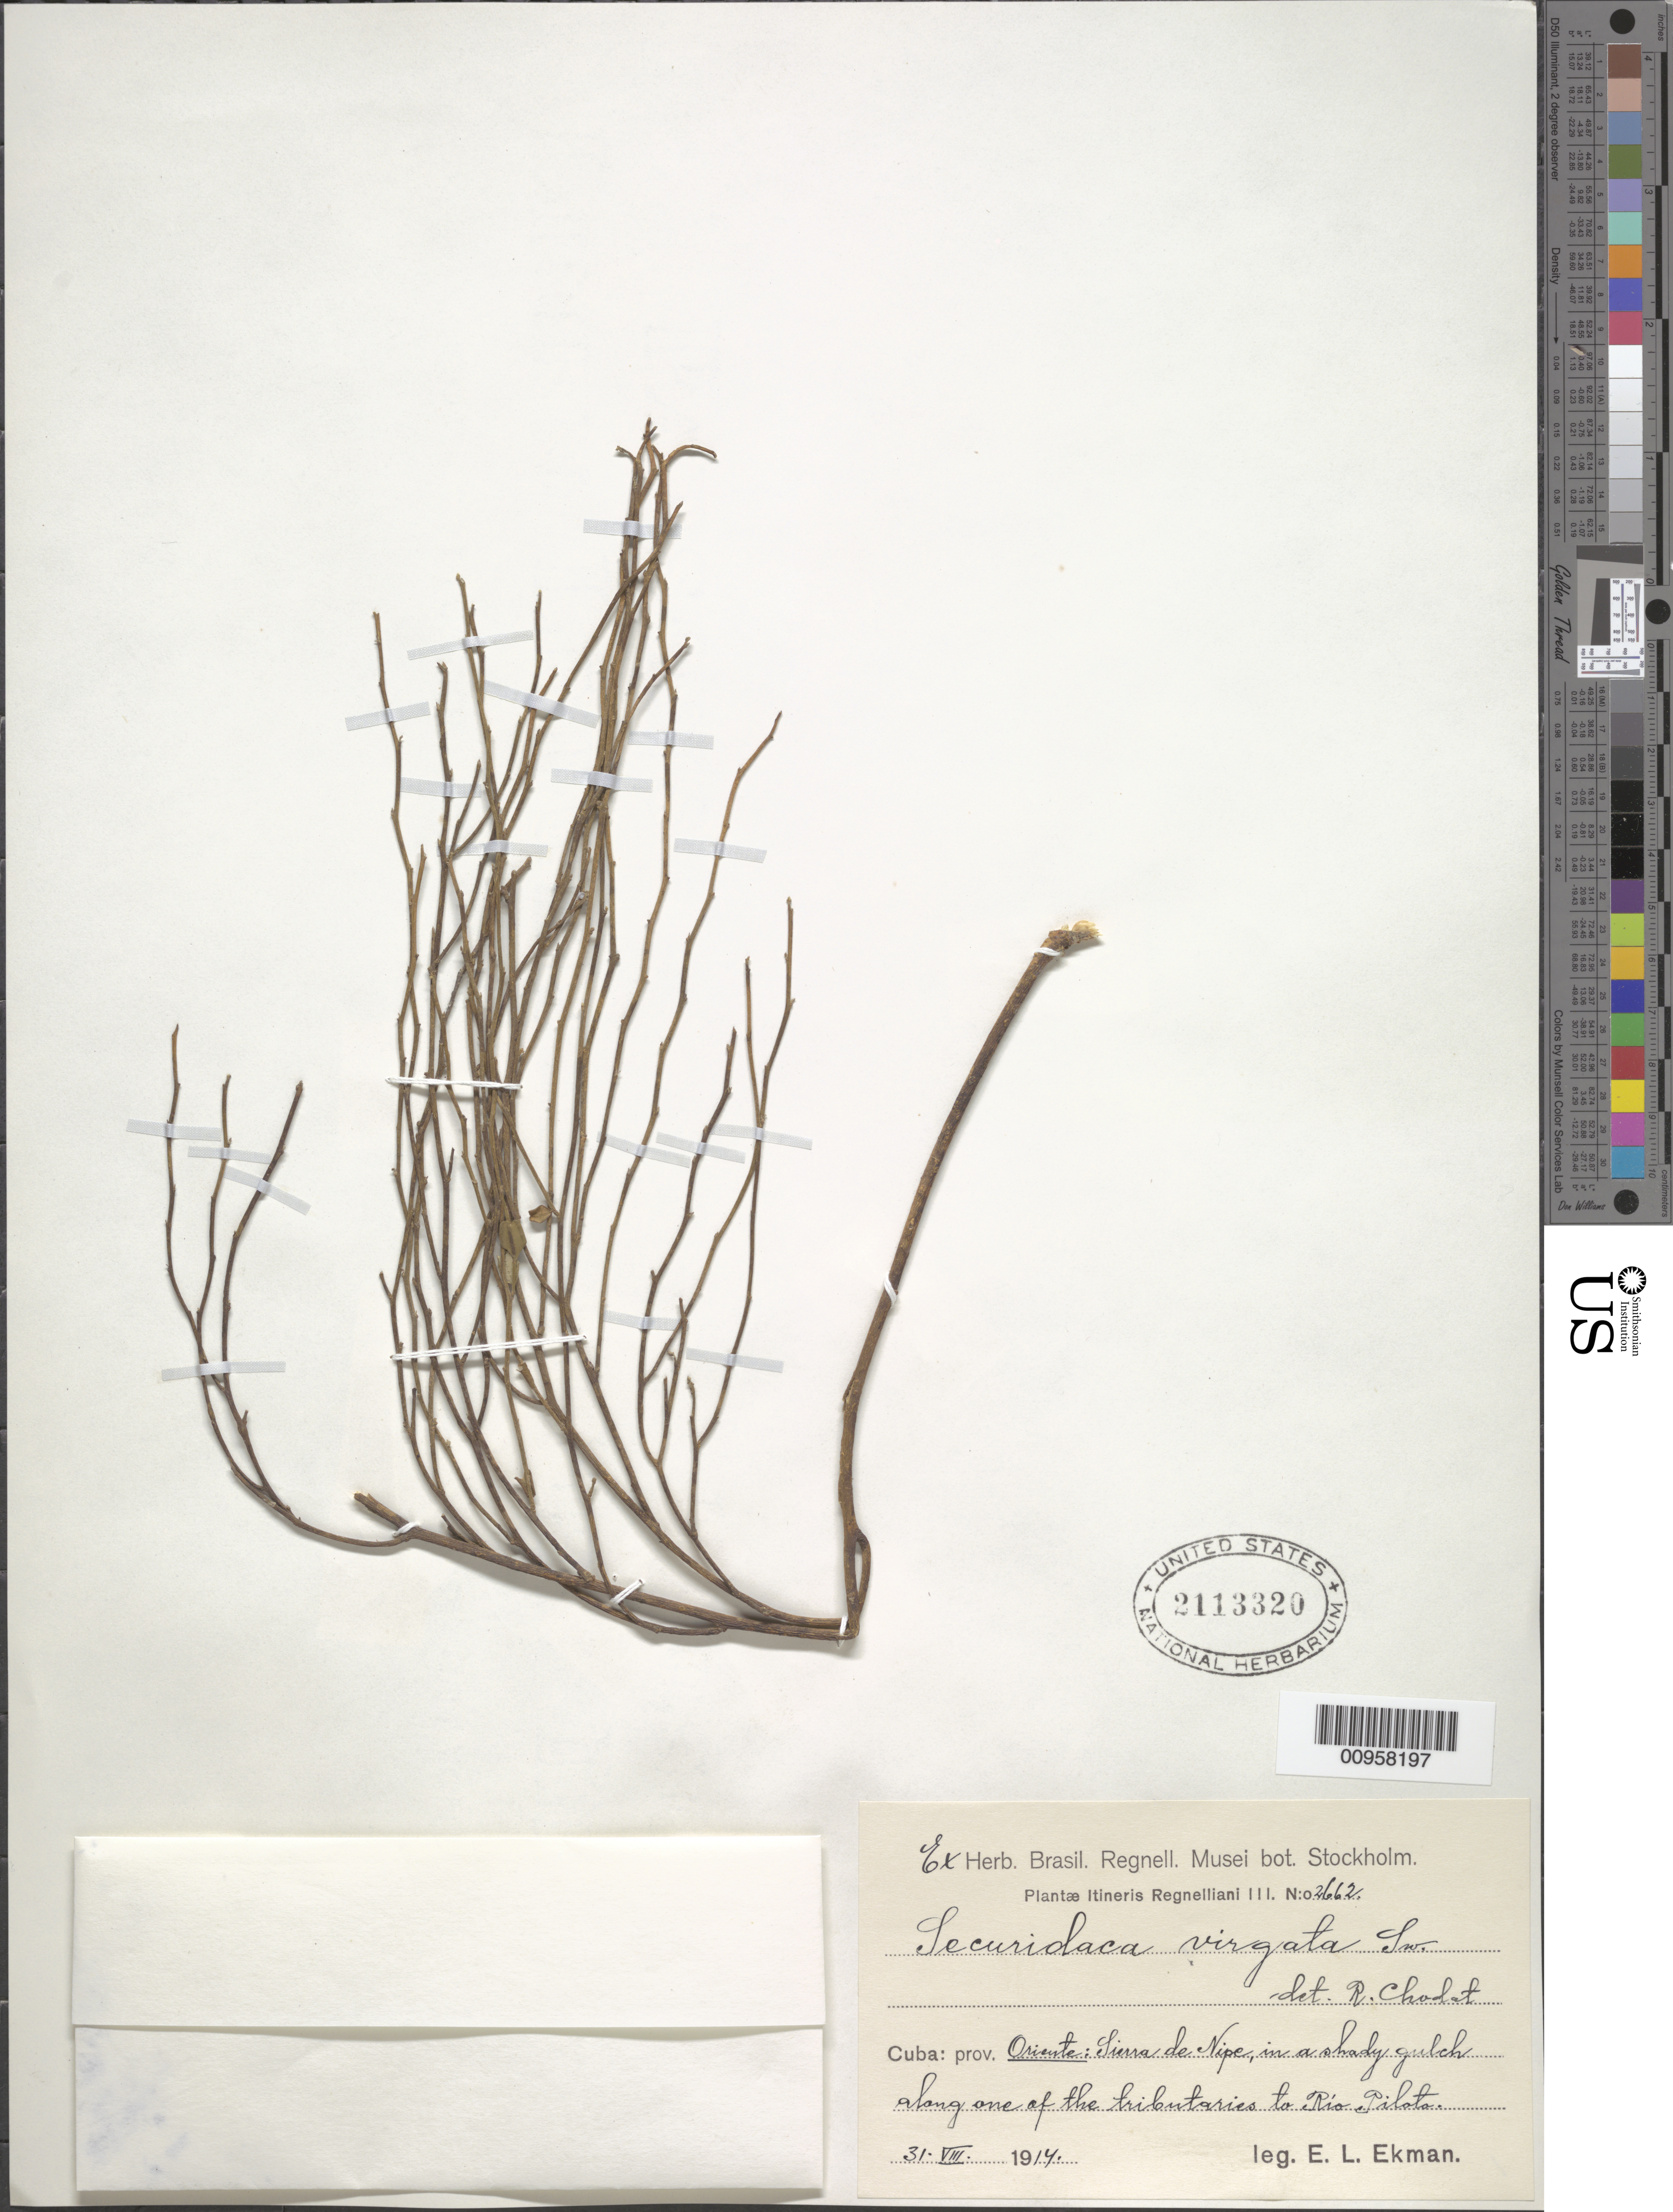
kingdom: Plantae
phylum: Tracheophyta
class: Magnoliopsida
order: Fabales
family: Polygalaceae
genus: Securidaca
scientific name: Securidaca virgata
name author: Sw.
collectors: E. L. Ekman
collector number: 2662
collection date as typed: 31 Aug 1914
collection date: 1914-08-31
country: Cuba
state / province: Holguín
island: Cuba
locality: Sierra de Nipe, along one of the tributaries to Rio Pilote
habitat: In a shady gulch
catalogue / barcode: US 2113320